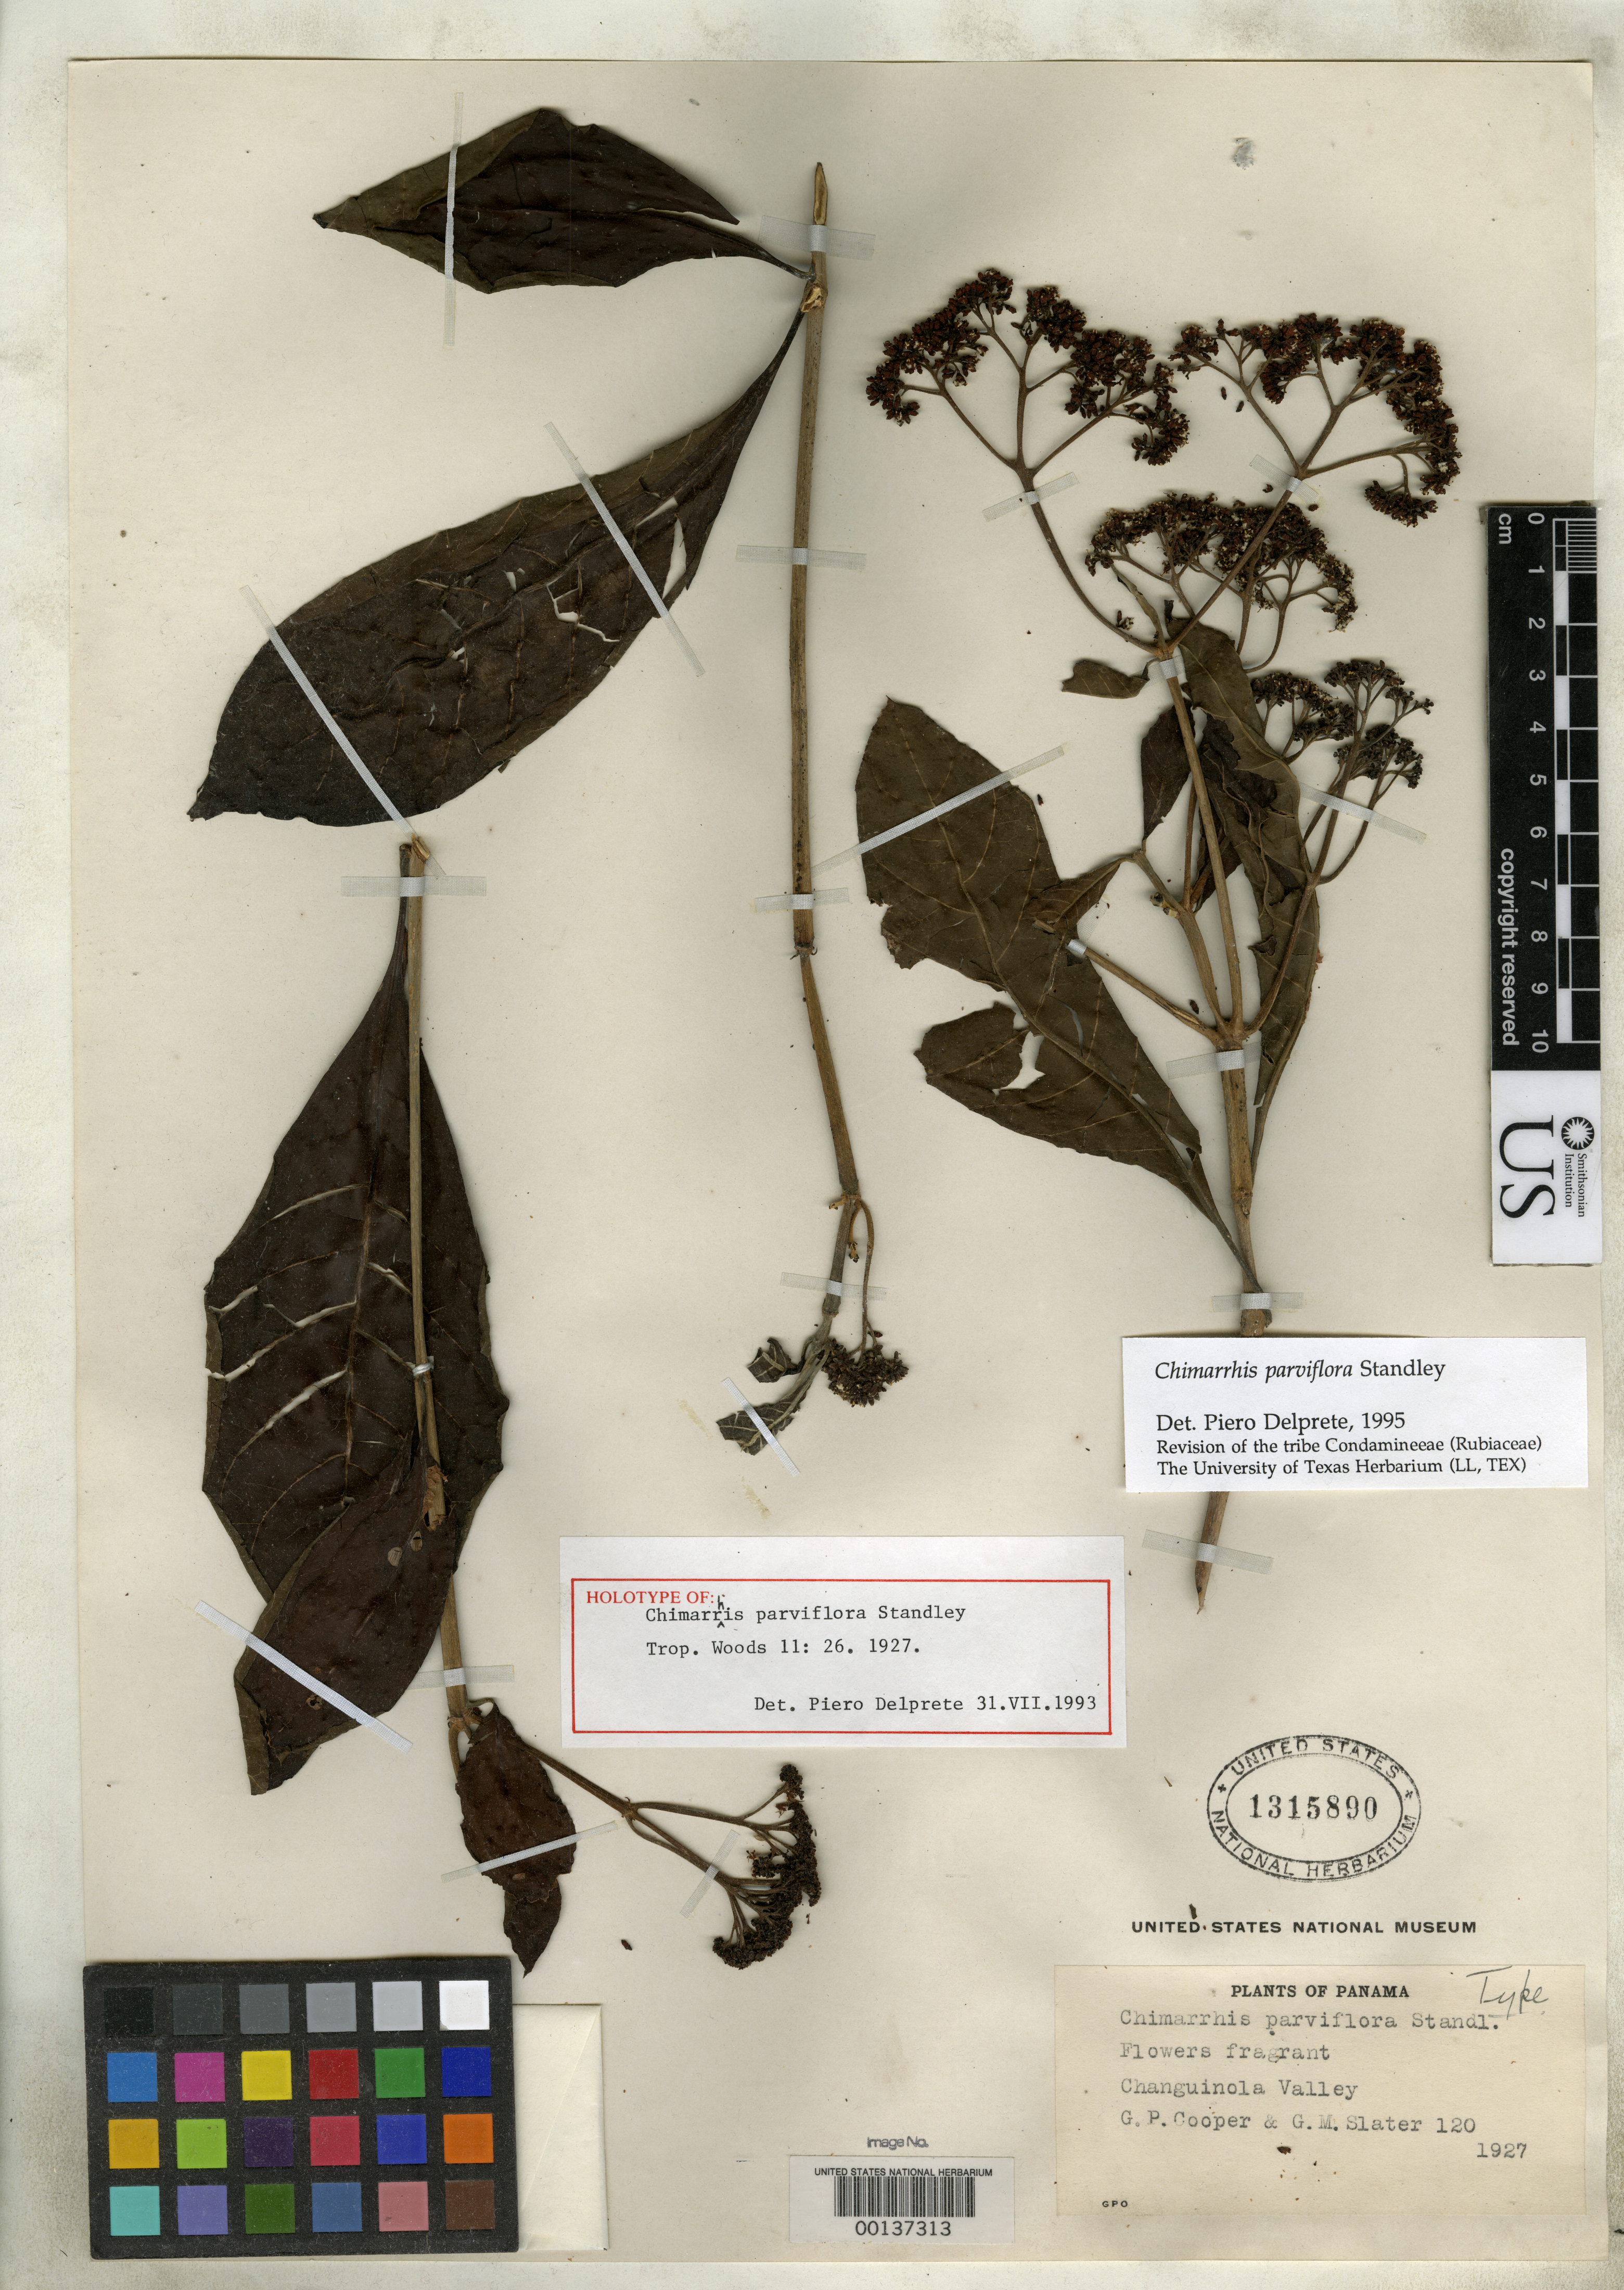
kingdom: Plantae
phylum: Tracheophyta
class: Magnoliopsida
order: Gentianales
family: Rubiaceae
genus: Chimarrhis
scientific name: Chimarrhis parviflora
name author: Standl.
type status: Holotype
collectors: G. Cooper & G. Slater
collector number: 120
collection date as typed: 1927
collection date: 1927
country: Panama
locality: Changuinola Valley.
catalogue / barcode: US 1315890